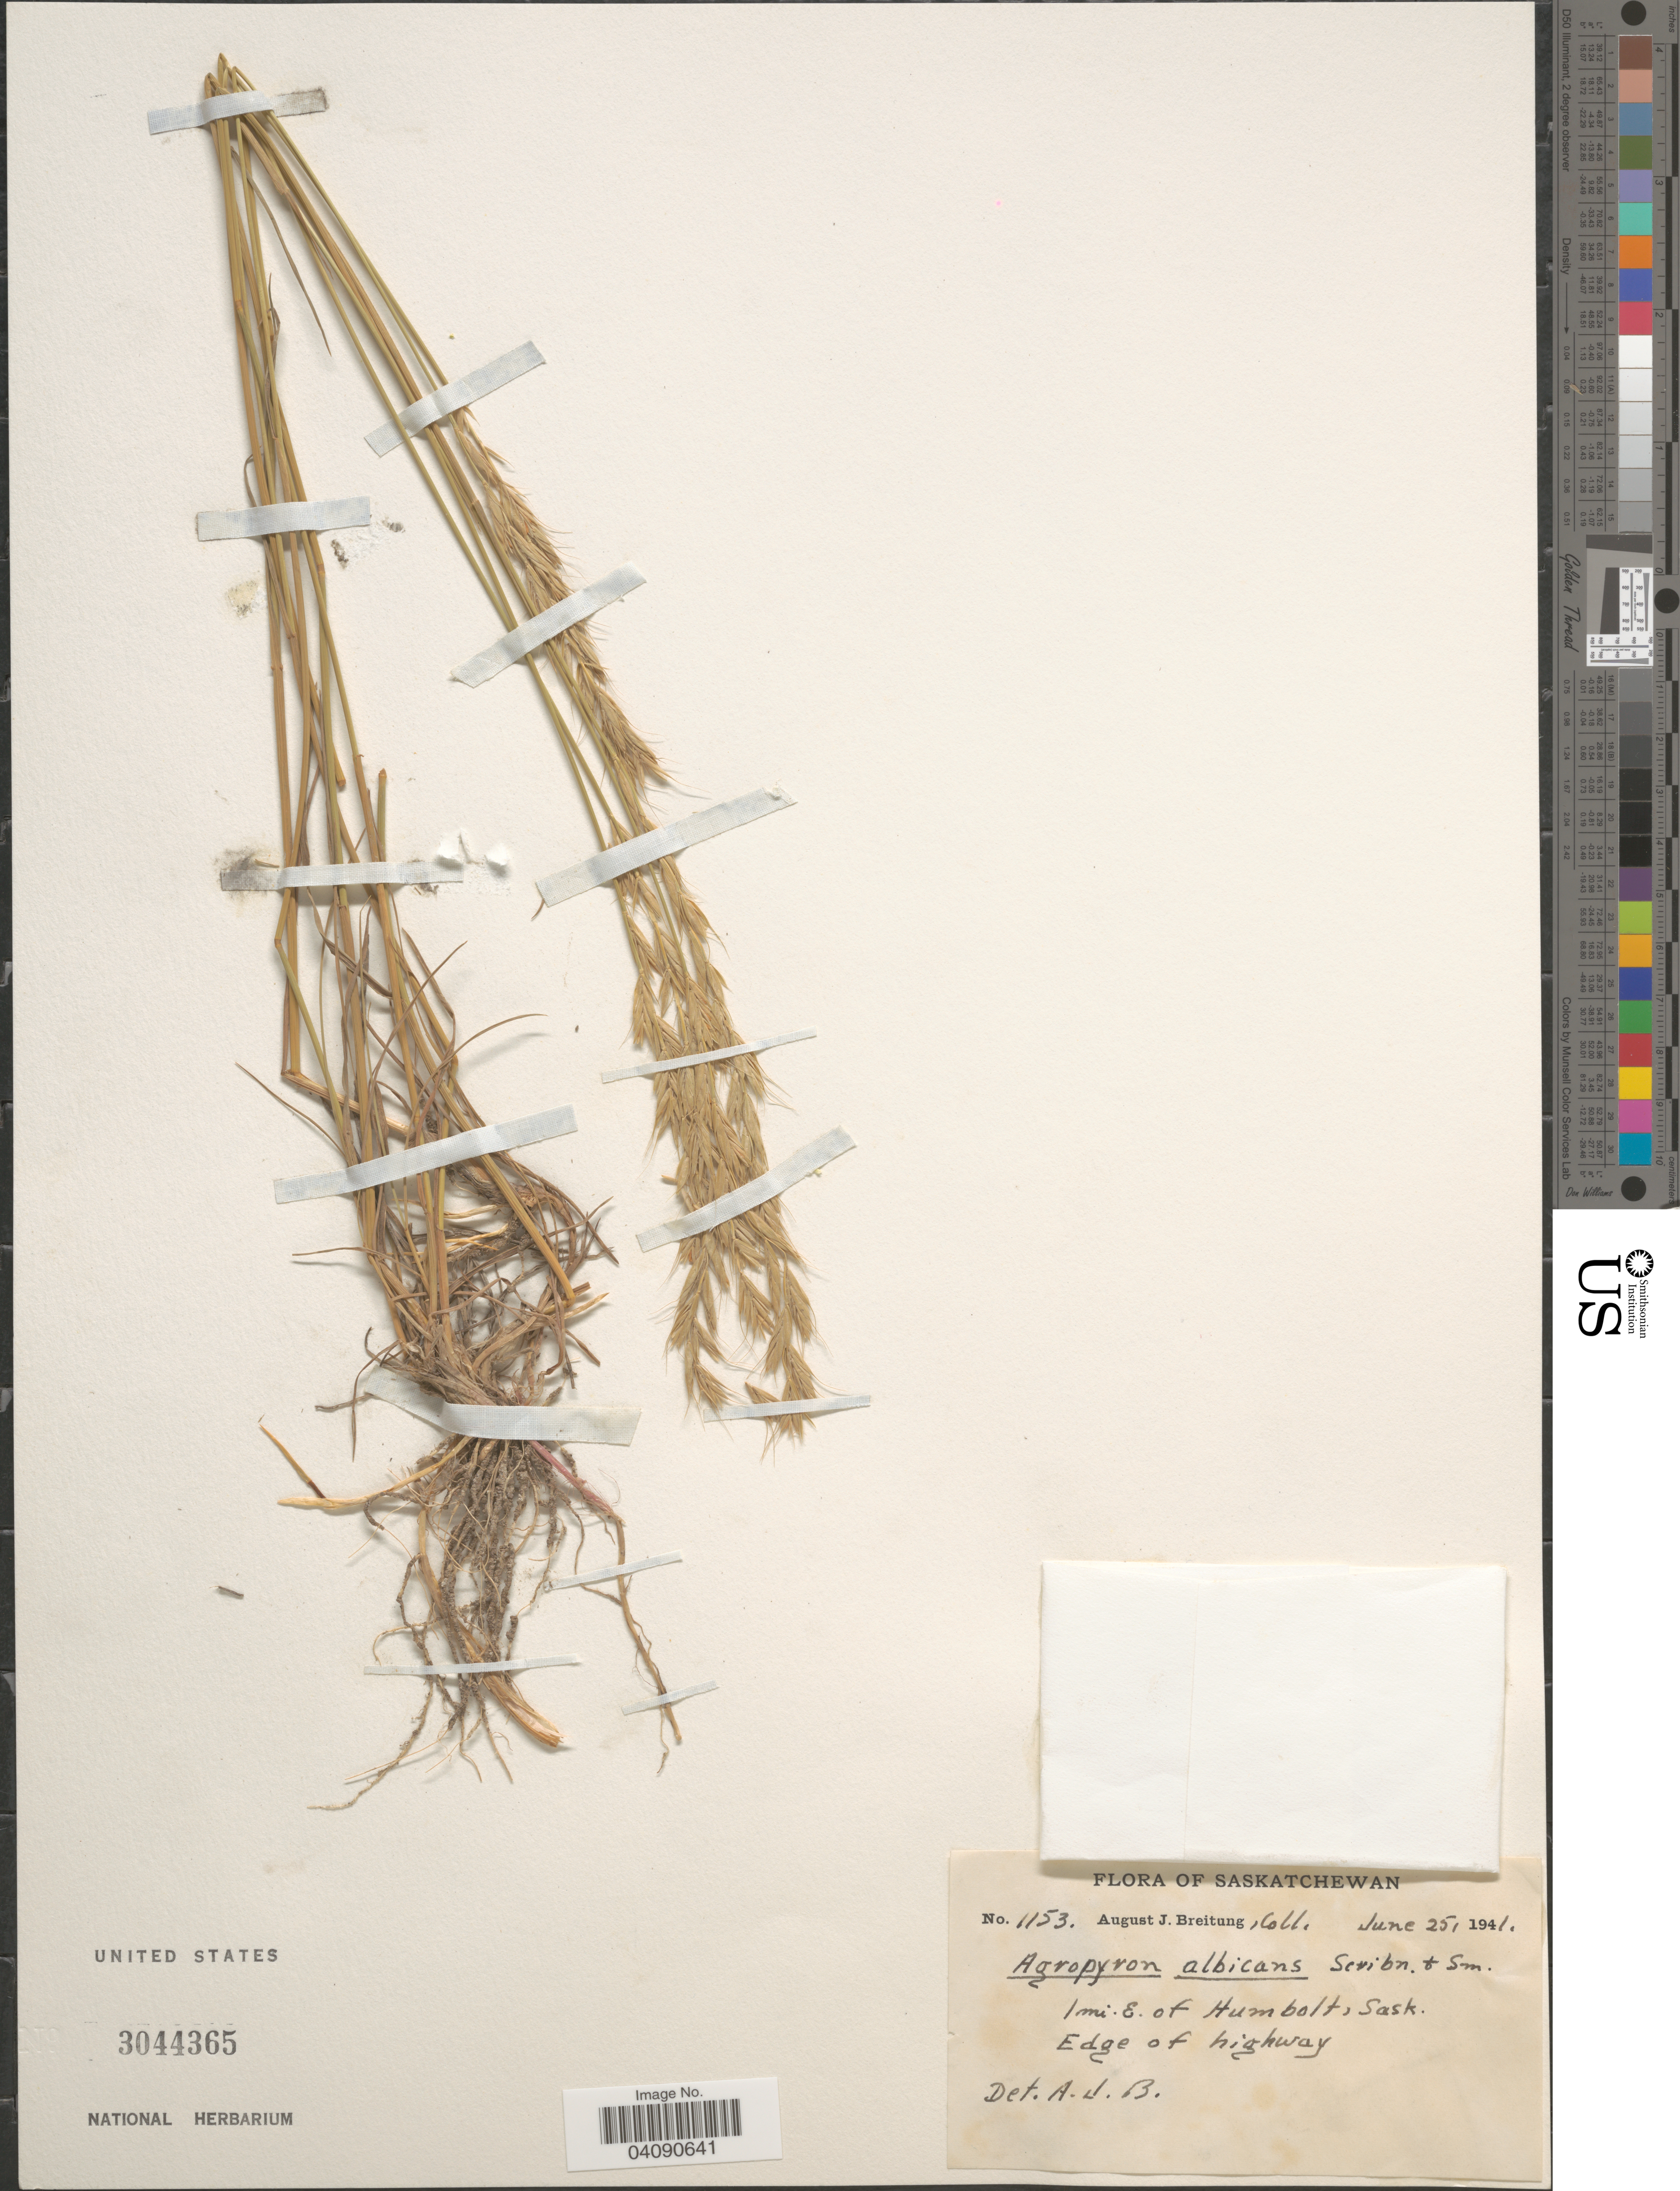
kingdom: Plantae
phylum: Tracheophyta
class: Liliopsida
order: Poales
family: Poaceae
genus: Elymus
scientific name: Elymus albicans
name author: (Scribn. & J.G. Sm.) Á. Löve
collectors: A. Breitung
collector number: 1153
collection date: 1941-06-25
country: Canada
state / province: Saskatchewan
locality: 1 mi. E. of Humboldt. Edge of highway.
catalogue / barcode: US 3044365